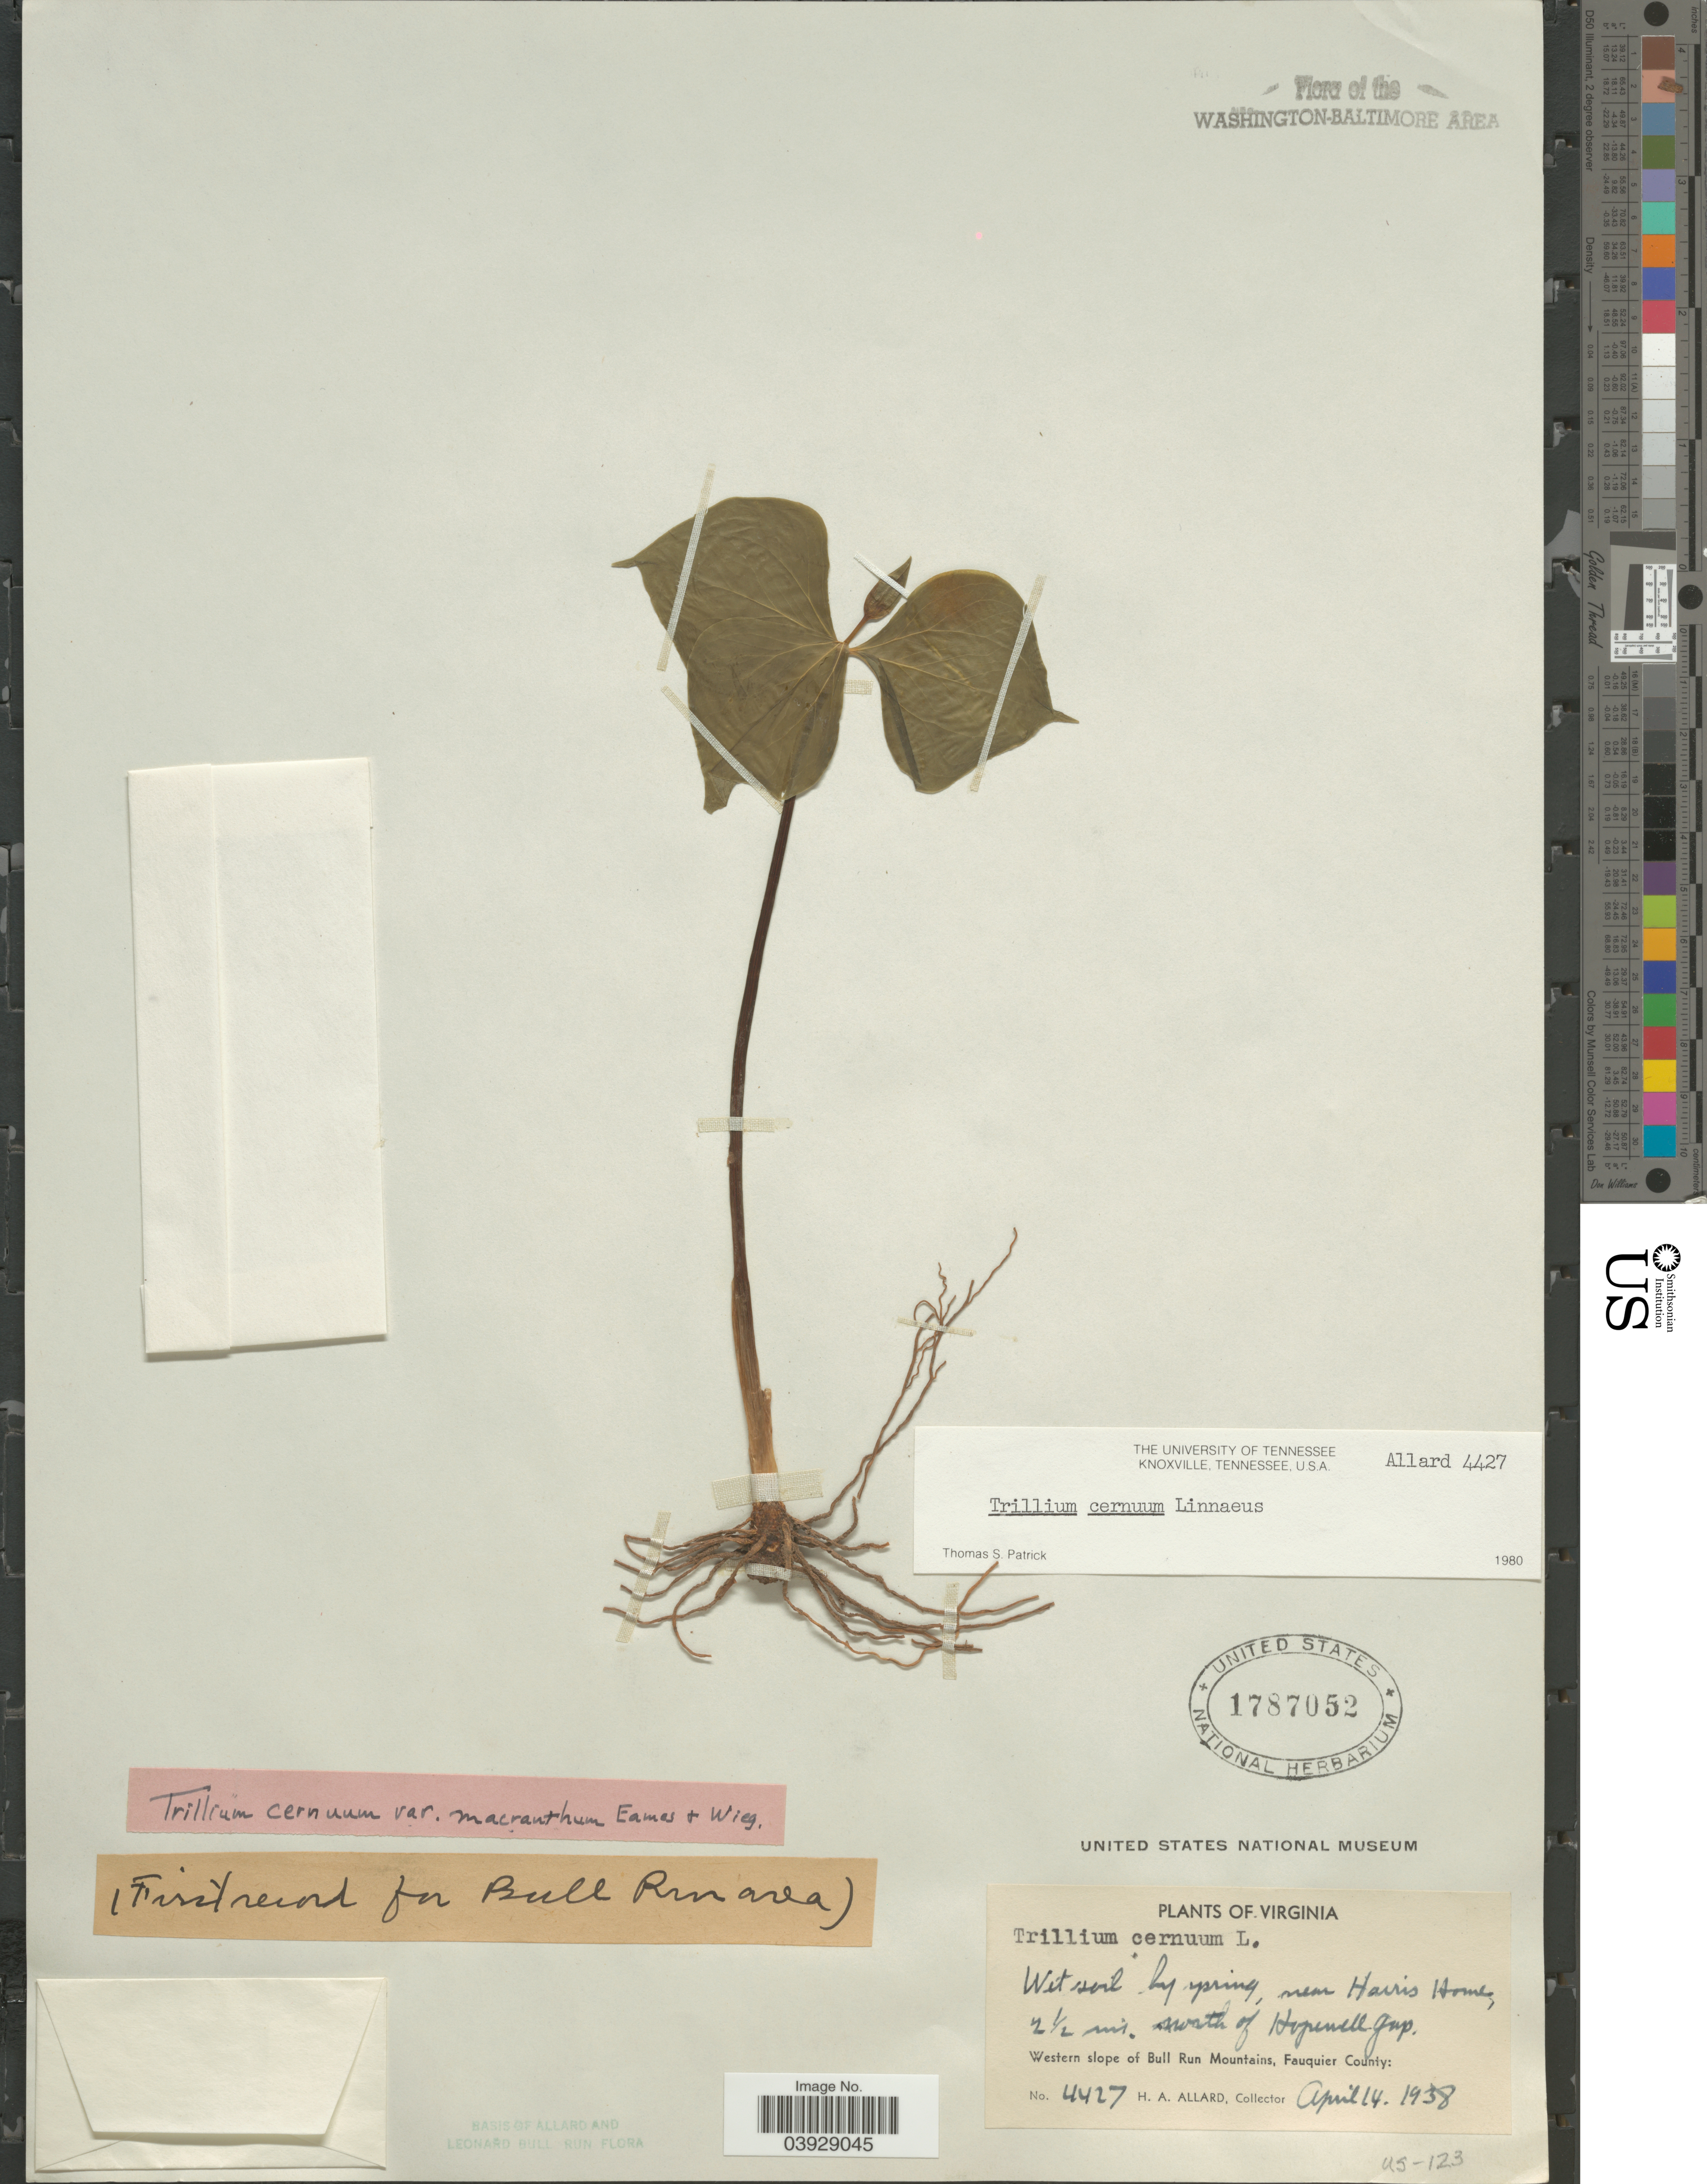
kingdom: Plantae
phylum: Tracheophyta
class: Liliopsida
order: Liliales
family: Melanthiaceae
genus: Trillium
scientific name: Trillium cernuum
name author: L.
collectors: H. A. Allard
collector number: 4427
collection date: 1938-04-14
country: United States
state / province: Virginia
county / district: Fauquier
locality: Near Harris Home 2½ mi. south of Hopewell Gap. Western slope of Bull Run Mountains, Fauquier County.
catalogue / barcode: US 1787052